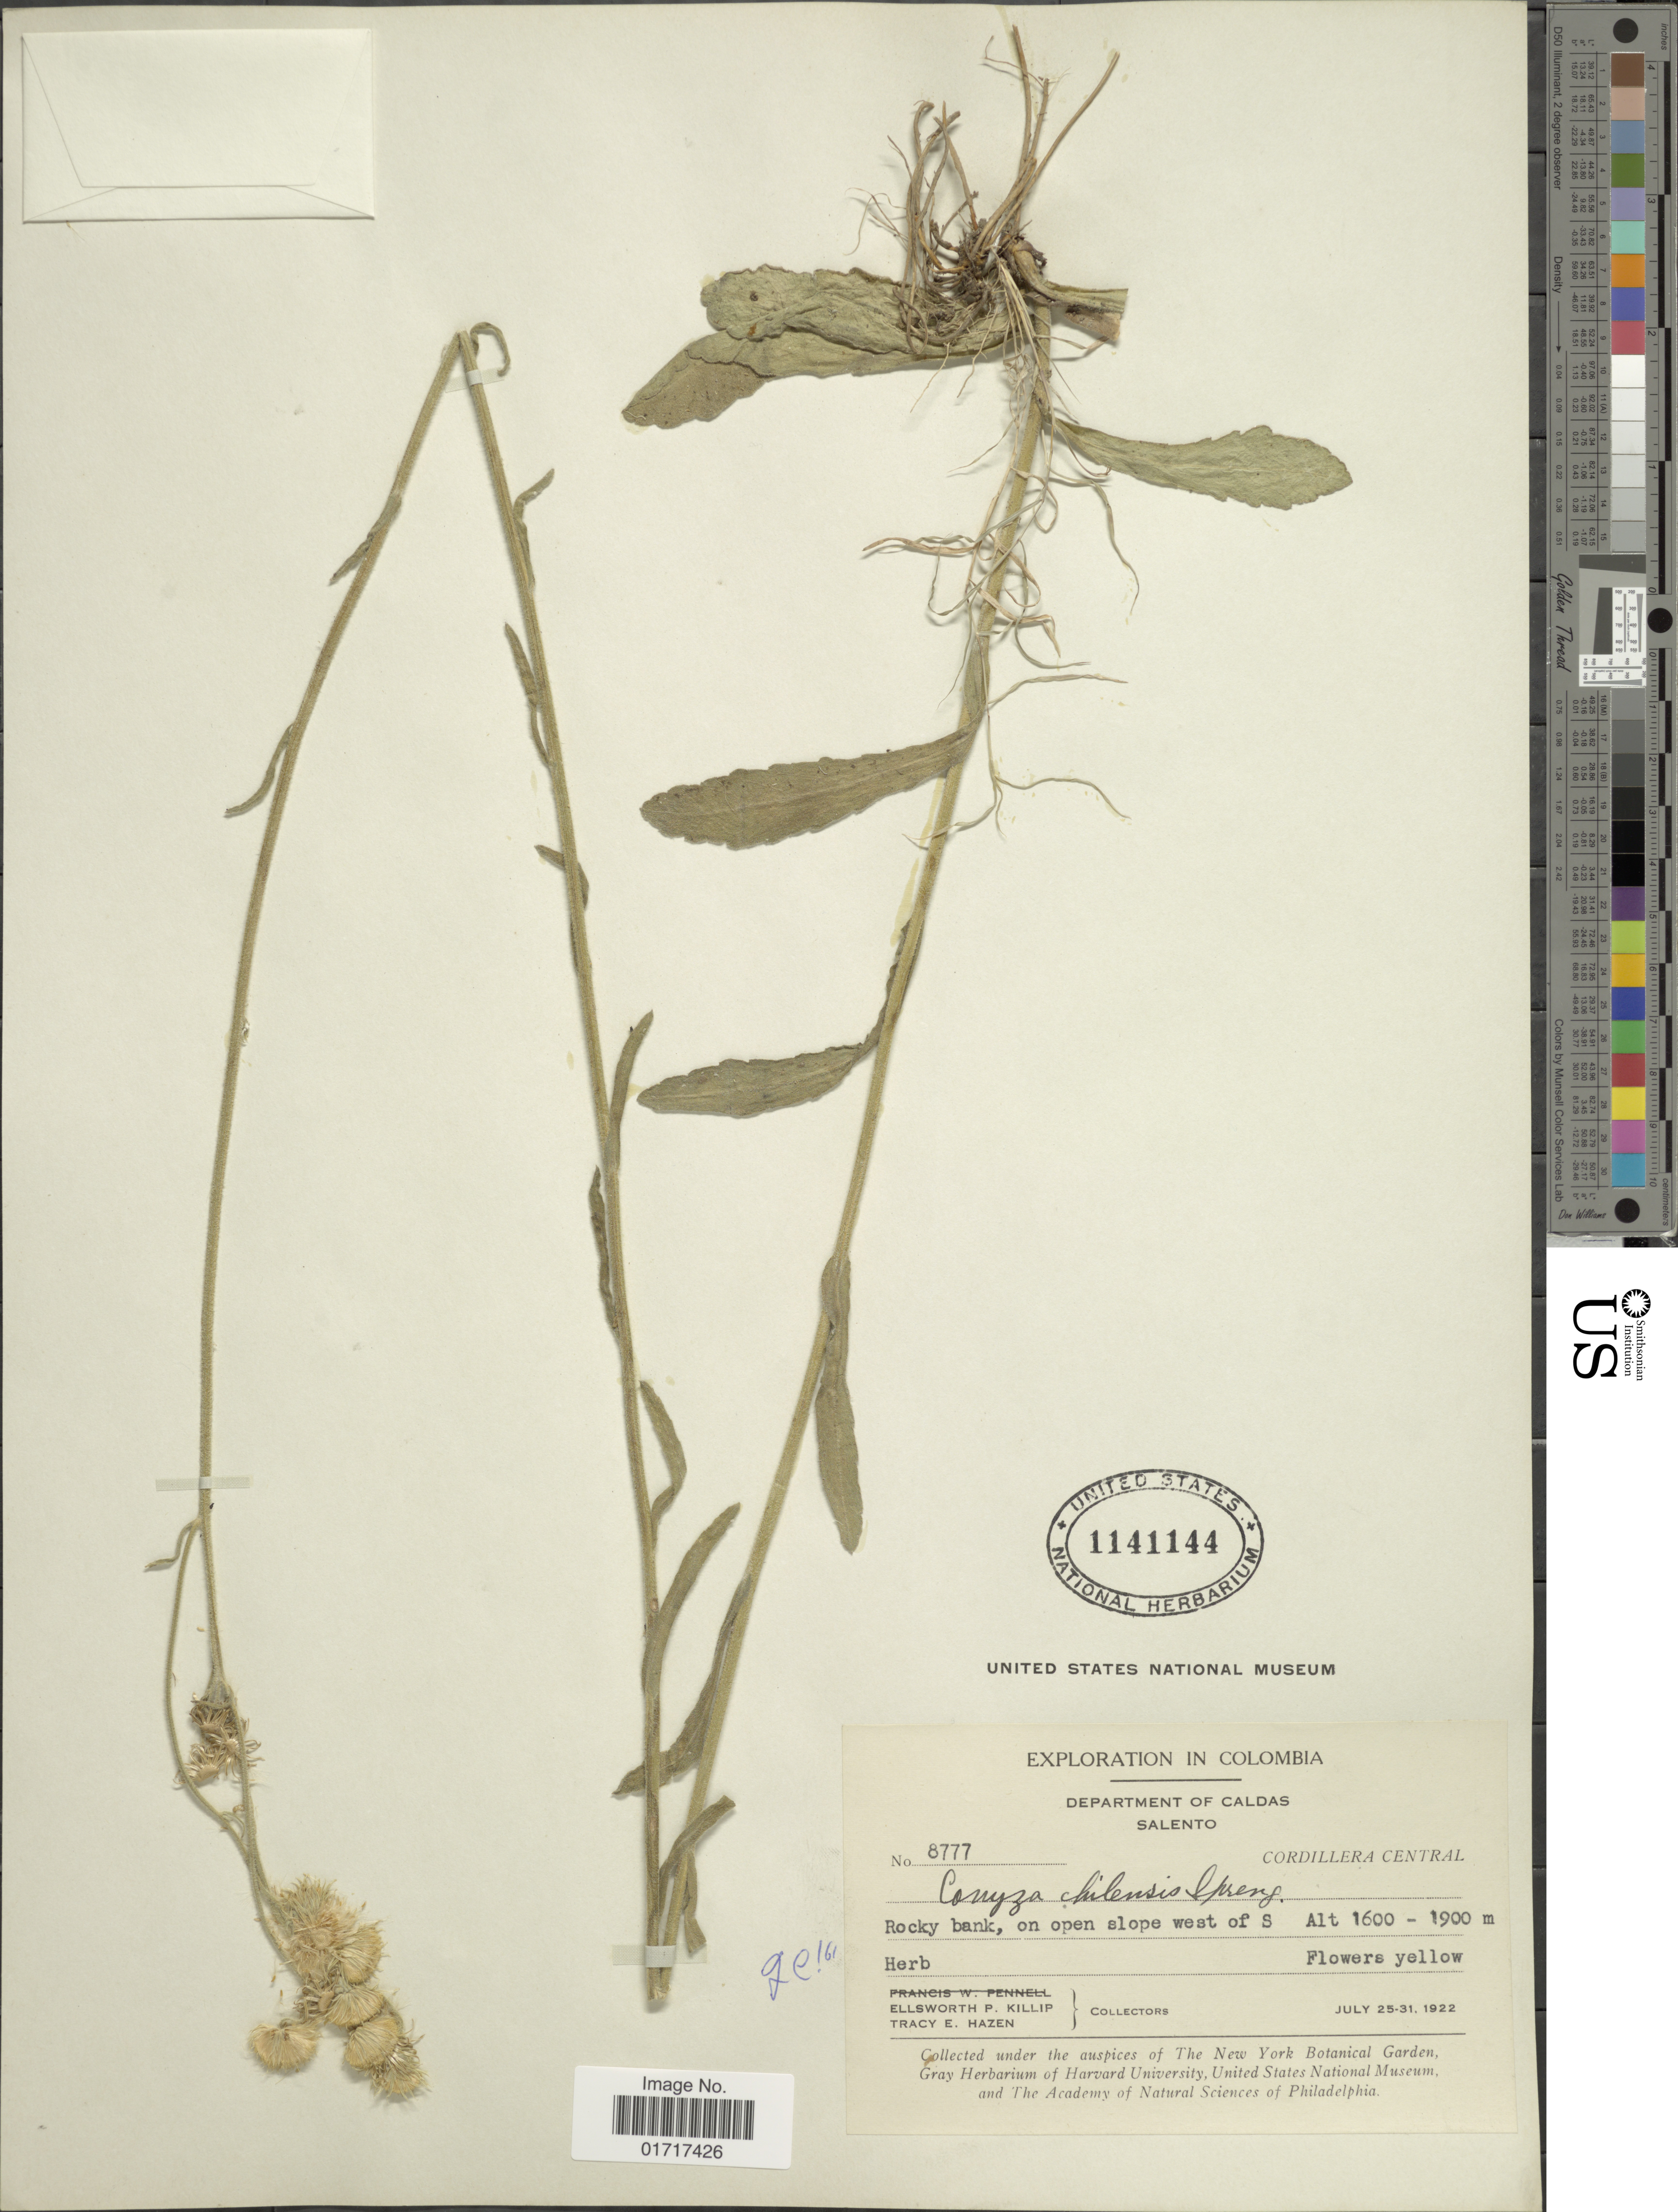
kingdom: Plantae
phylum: Tracheophyta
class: Magnoliopsida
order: Asterales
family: Asteraceae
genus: Conyza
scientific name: Conyza primulaefolia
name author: (Lam.) Cuatrec. & Lourteig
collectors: E. P. Killip & T. E. Hazen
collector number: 8777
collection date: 1922-07-25/1922-07-31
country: Colombia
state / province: Caldas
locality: Departement of Caldas, Salento. Cordillera Central.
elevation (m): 1600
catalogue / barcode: US 1141144